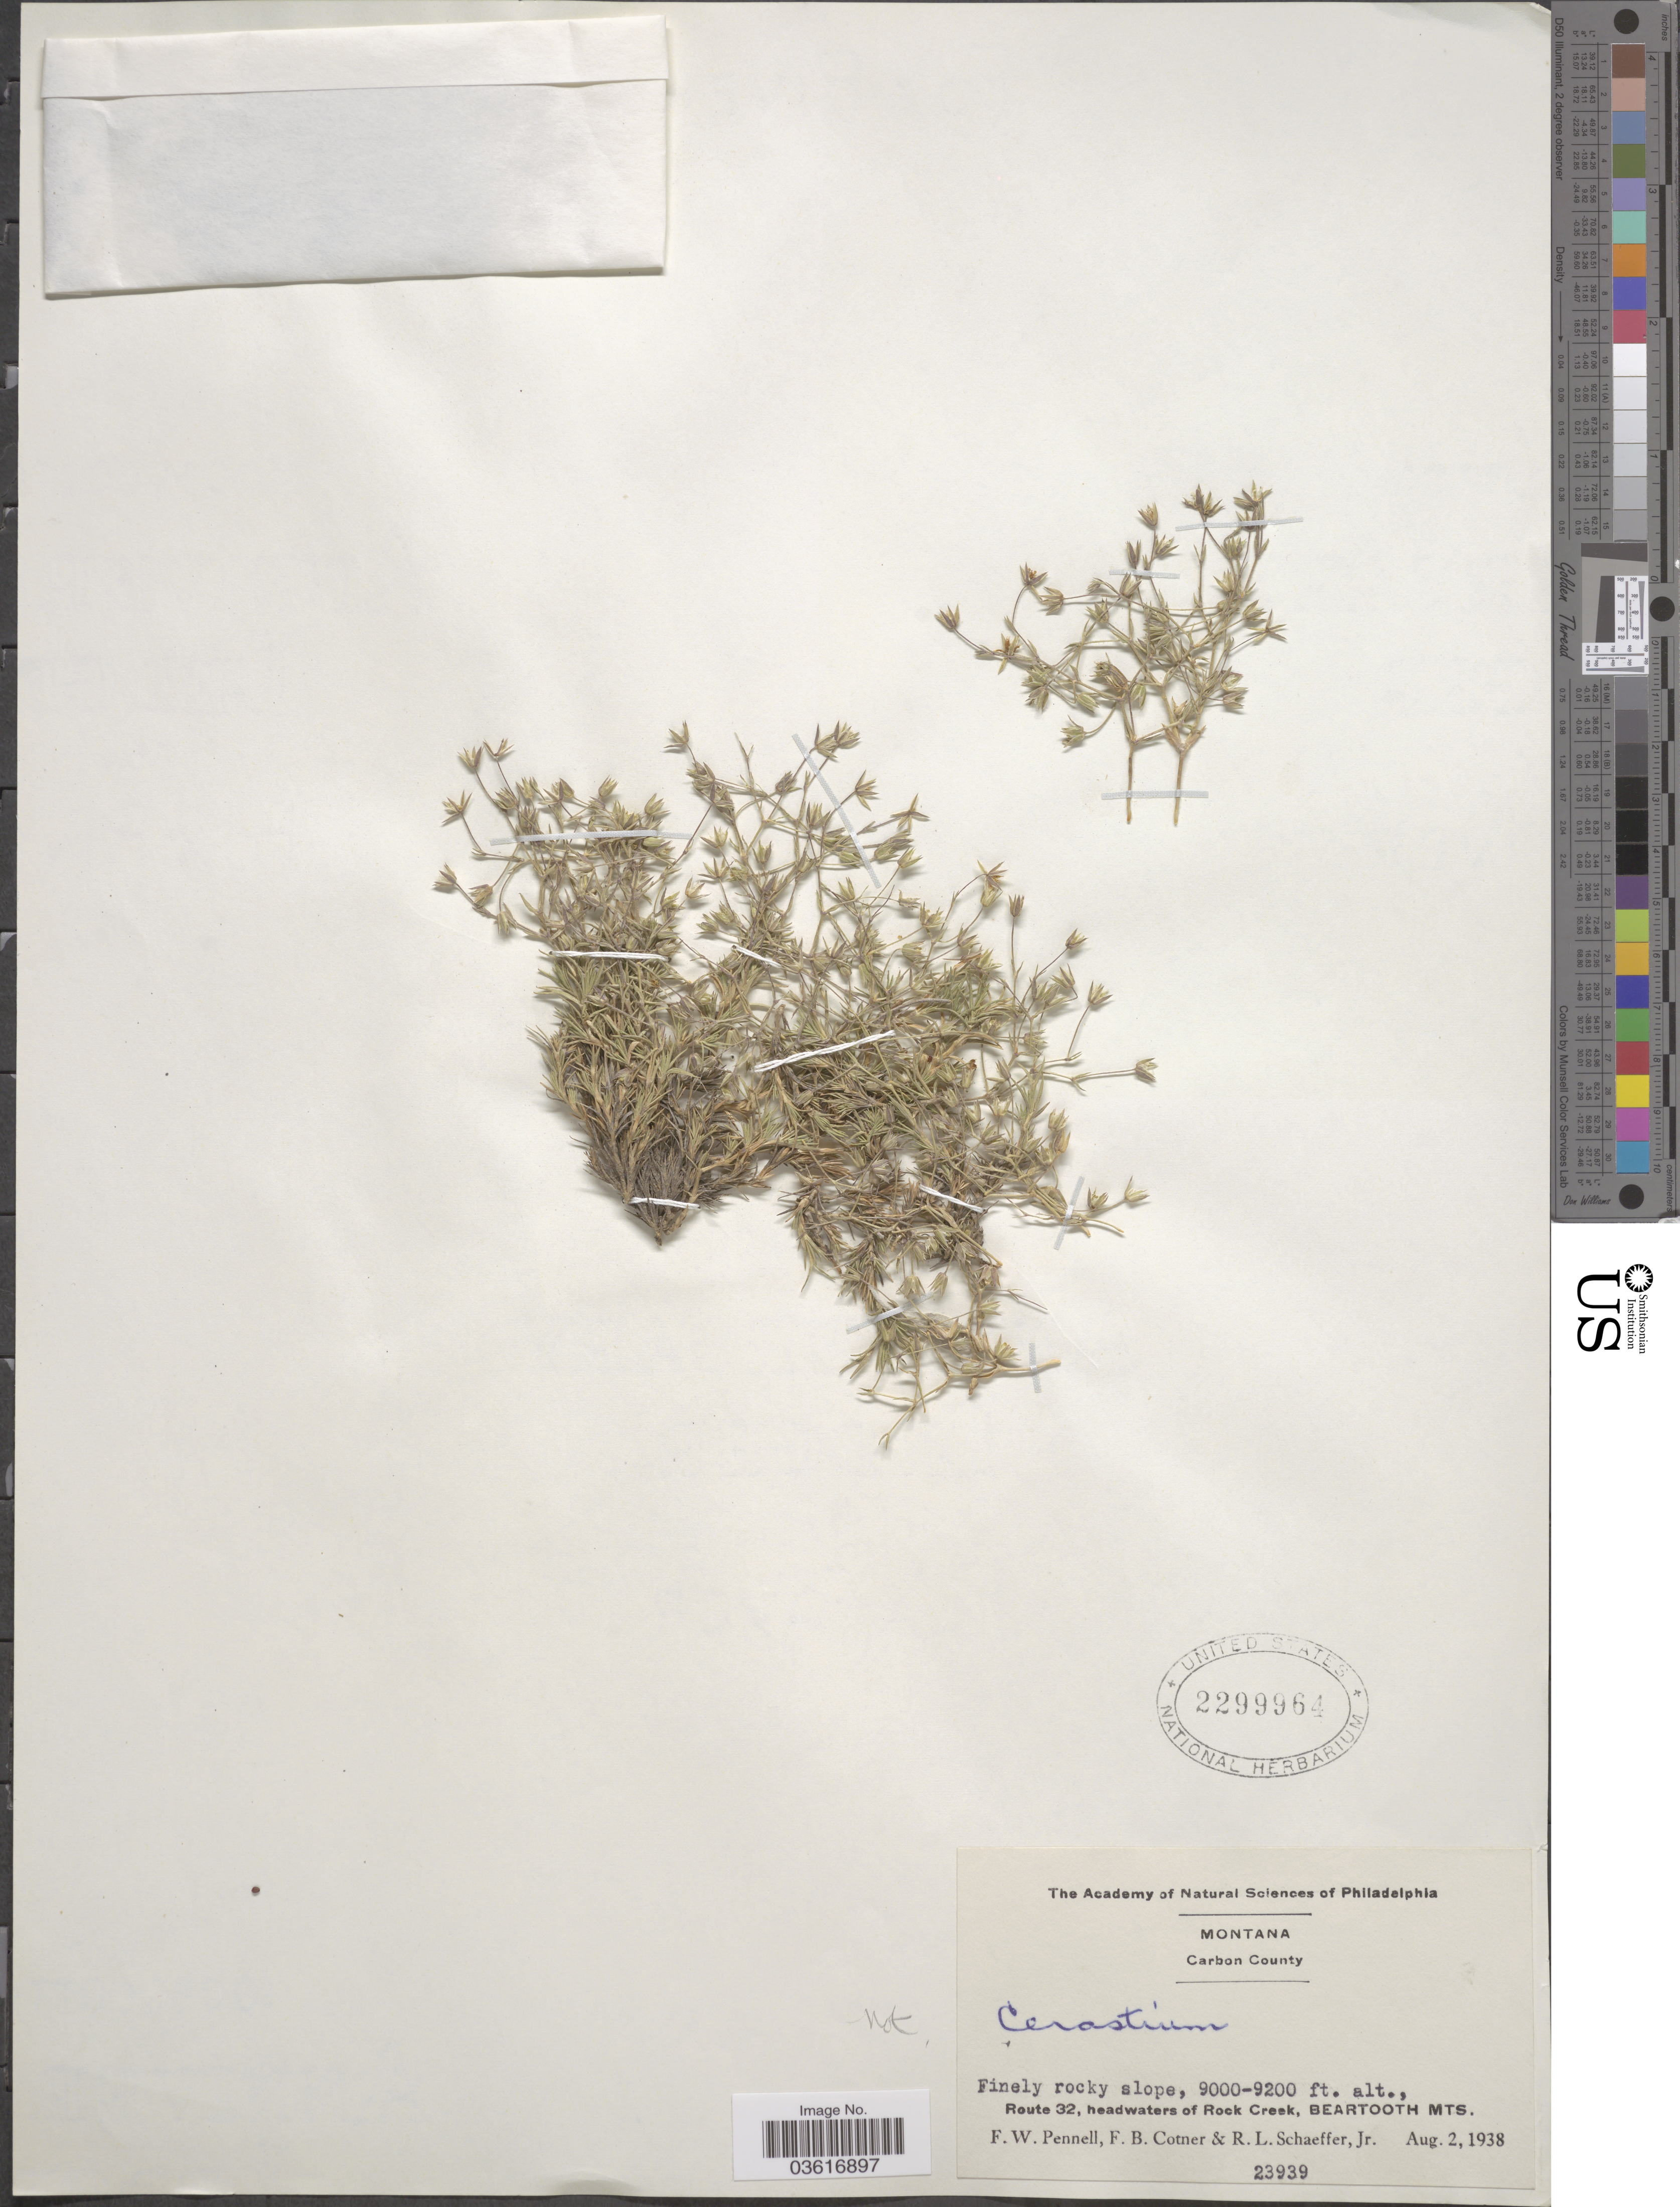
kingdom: Plantae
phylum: Tracheophyta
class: Magnoliopsida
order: Caryophyllales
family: Caryophyllaceae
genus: Minuartia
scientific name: Minuartia sp.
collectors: F. W. Pennell, F. Cotner & R. L. Schaeffer Jr.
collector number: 23939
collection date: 1938-08-02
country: United States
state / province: Montana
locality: Carbon County, Route 32, headwaters of Rock Creek, Beartooth Mts.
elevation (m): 2743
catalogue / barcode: US 2299964